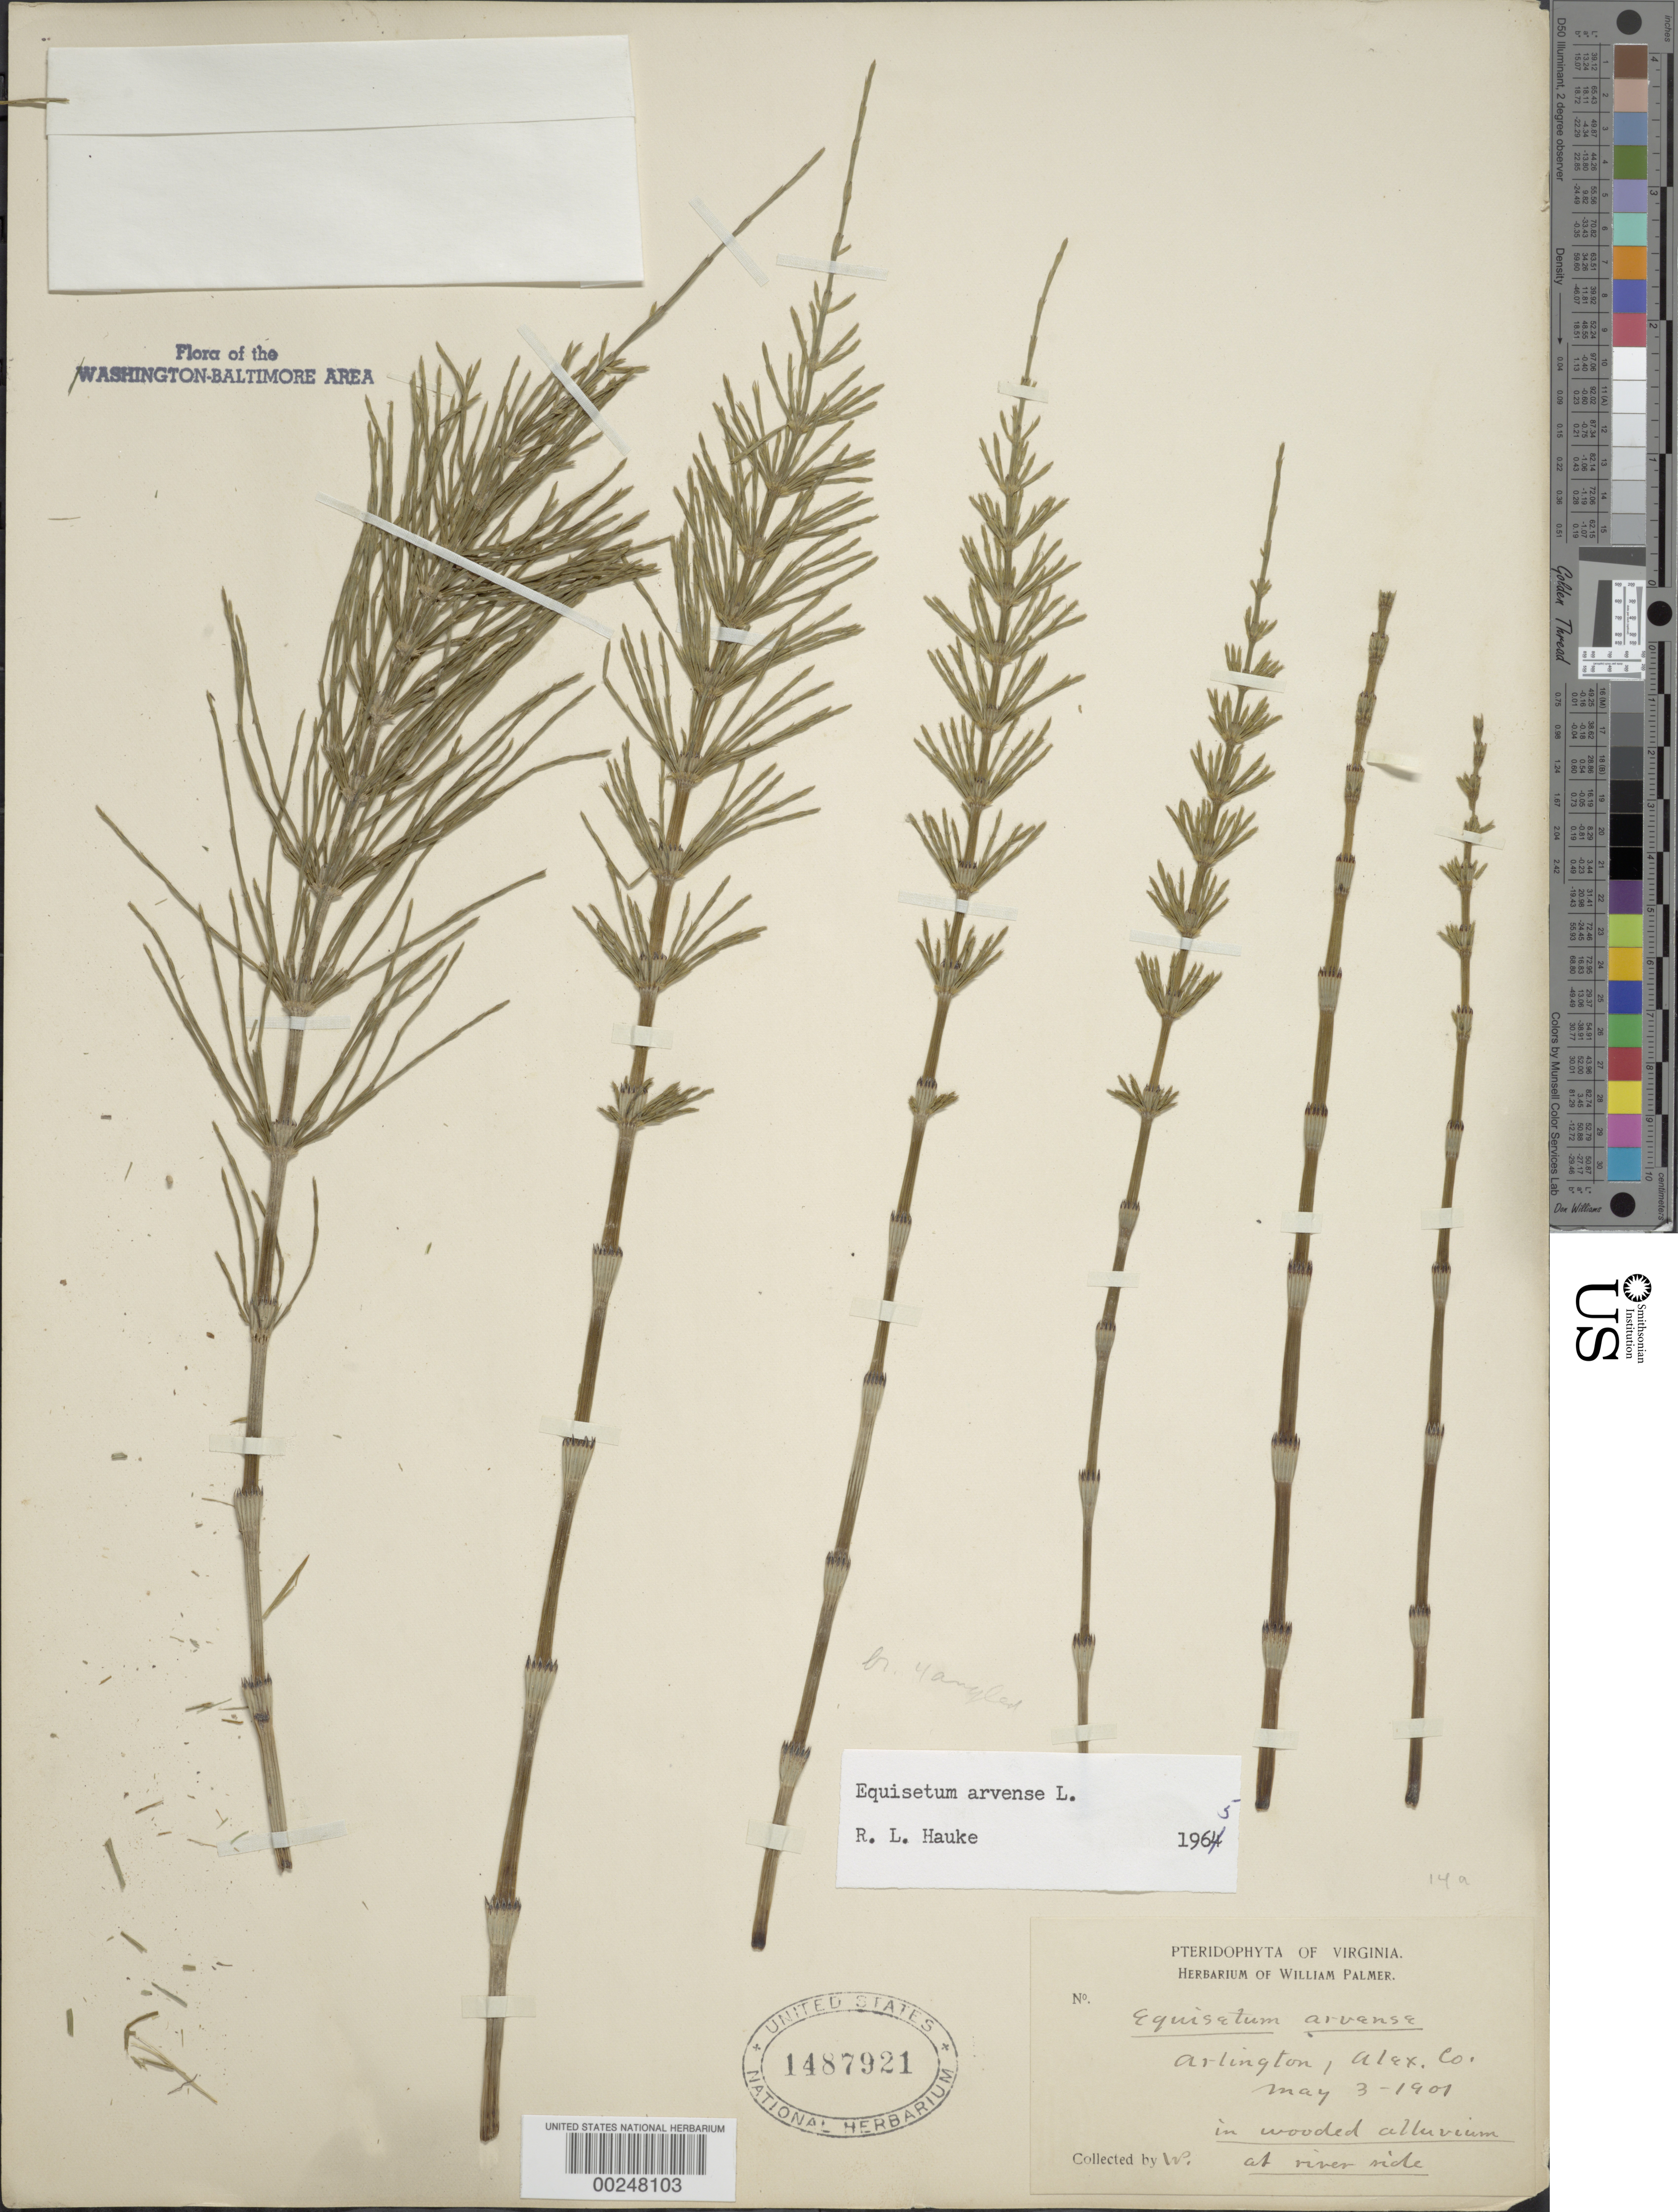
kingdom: Plantae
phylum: Tracheophyta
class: Polypodiopsida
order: Equisetales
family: Equisetaceae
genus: Equisetum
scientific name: Equisetum arvense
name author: L.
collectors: W. Palmer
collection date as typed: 03 May 1901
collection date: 1901-05-03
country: United States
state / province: Virginia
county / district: Arlington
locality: Arlington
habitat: In wooded alluvium at river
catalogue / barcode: US 1487921